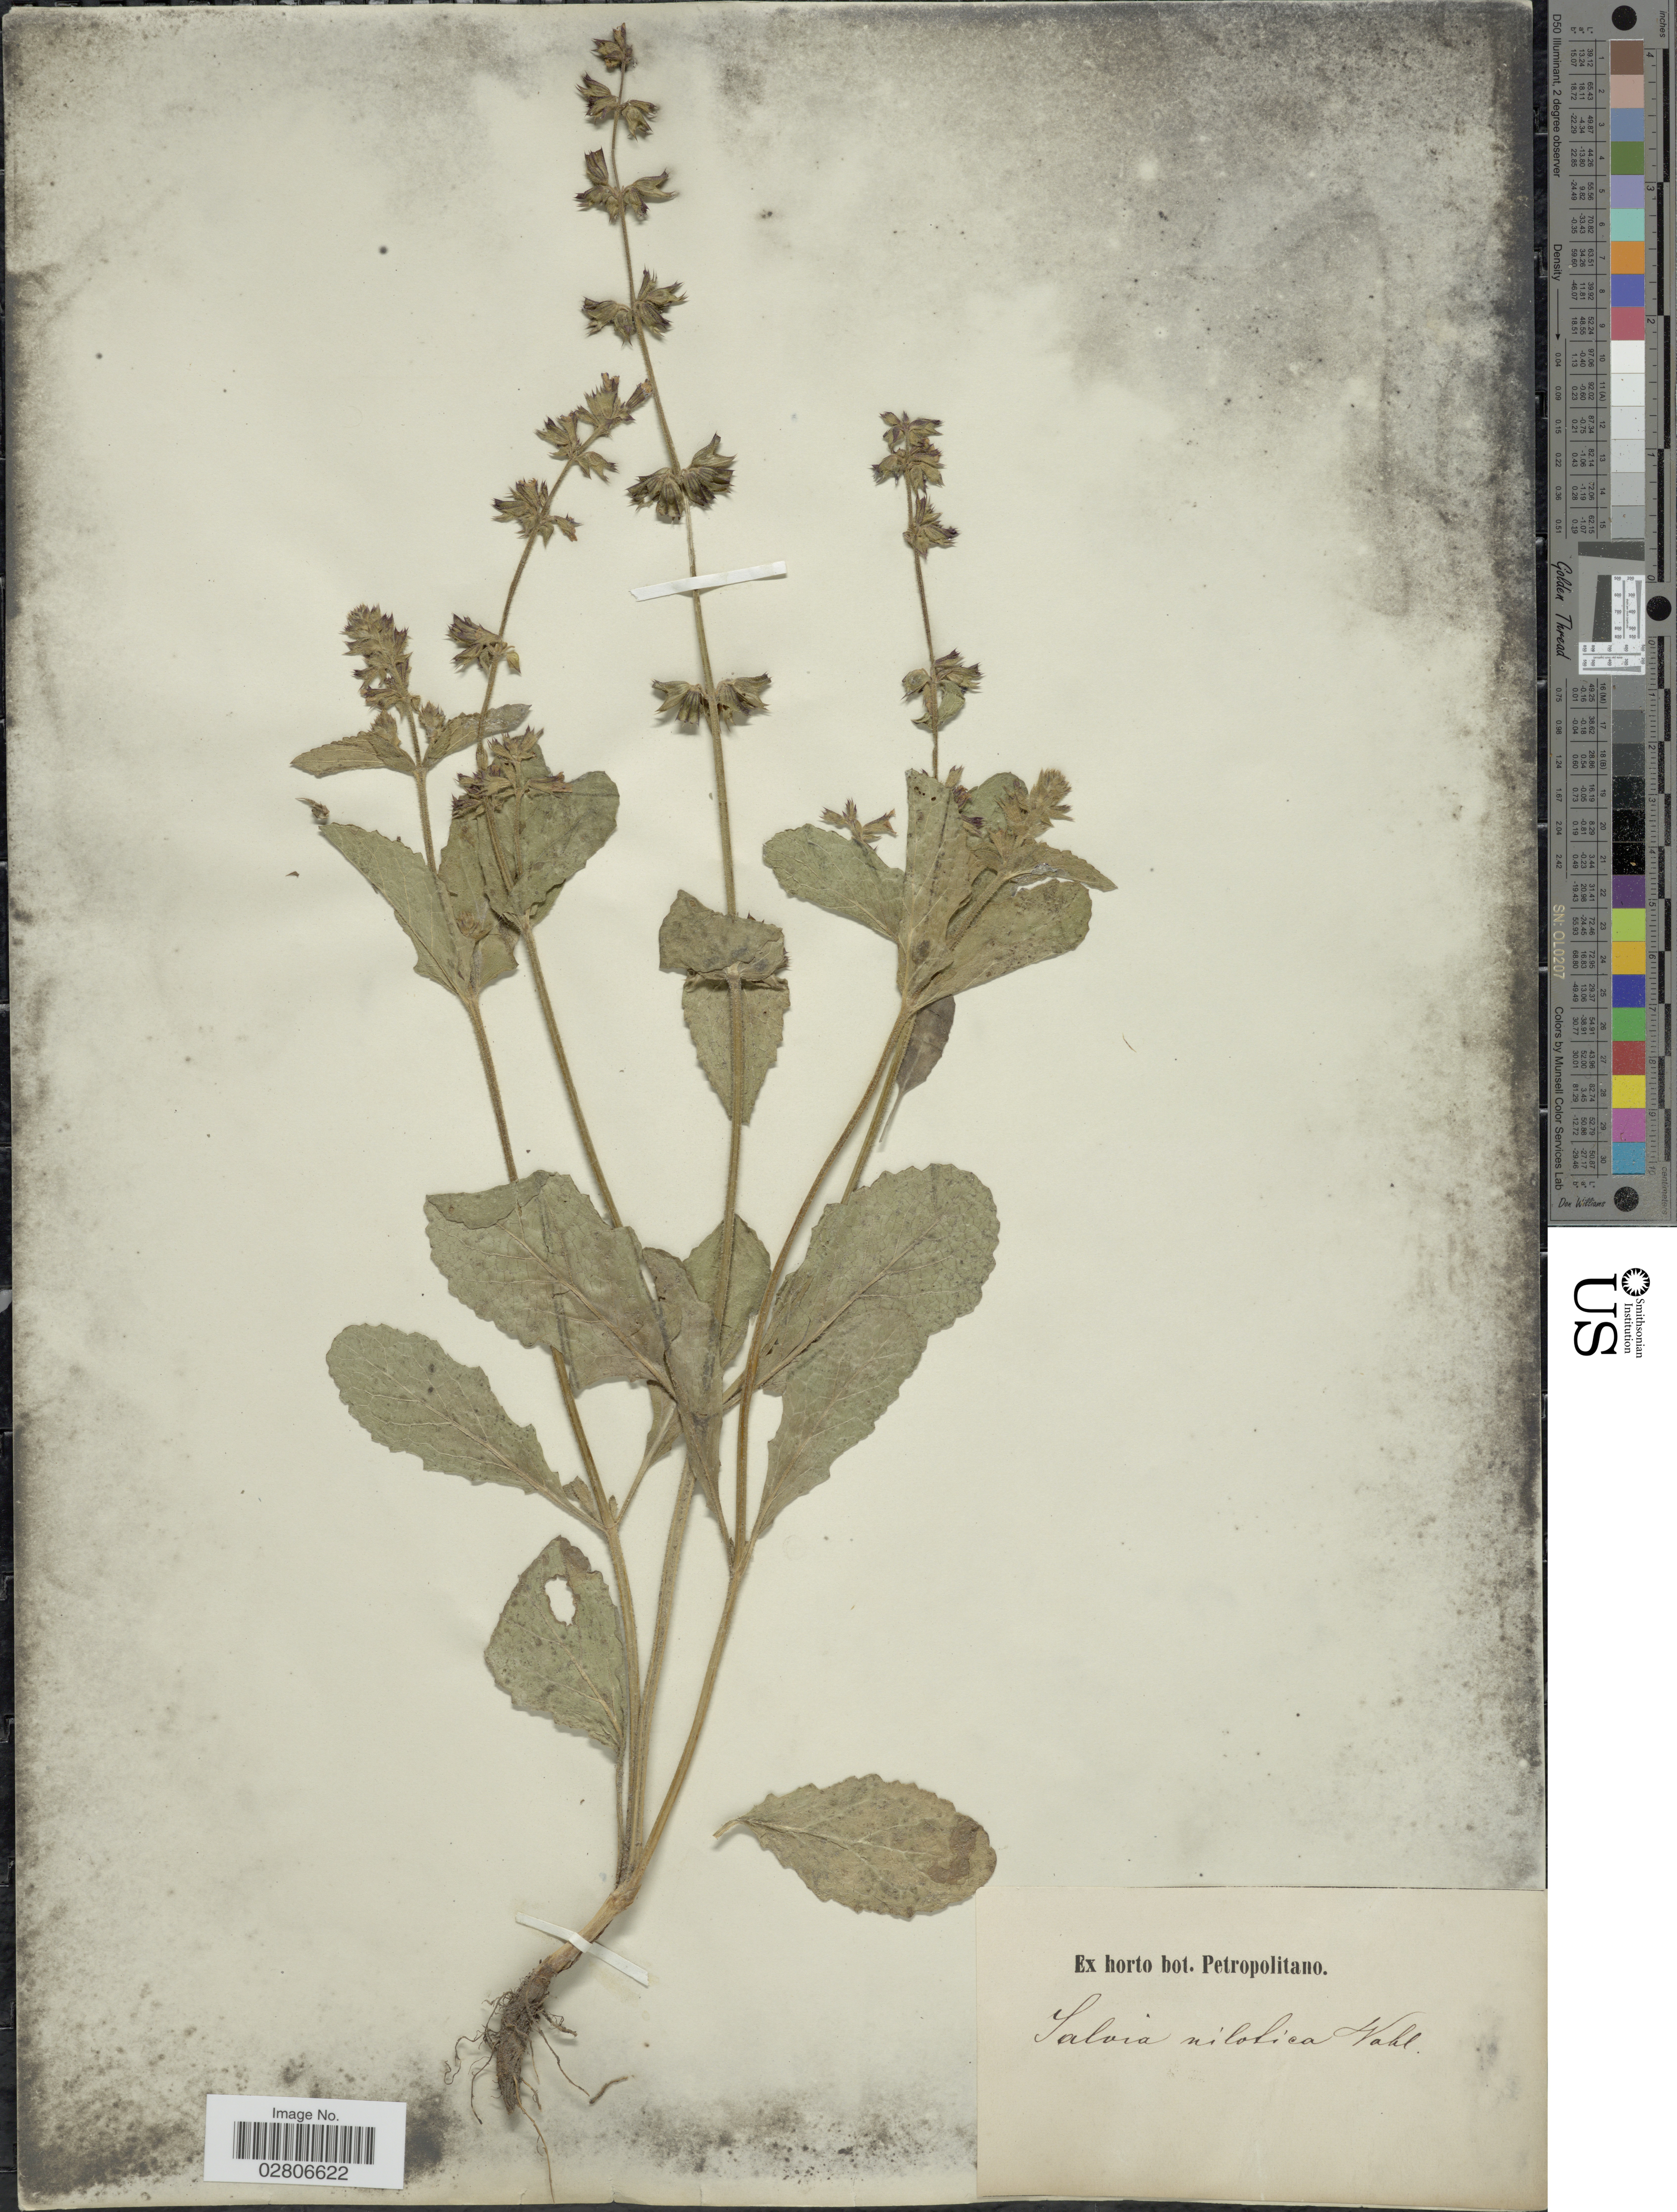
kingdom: Plantae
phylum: Tracheophyta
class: Magnoliopsida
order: Lamiales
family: Lamiaceae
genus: Salvia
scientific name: Salvia nilotica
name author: Juss. ex Jacq.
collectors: ex Horto Bot. Petropolitano